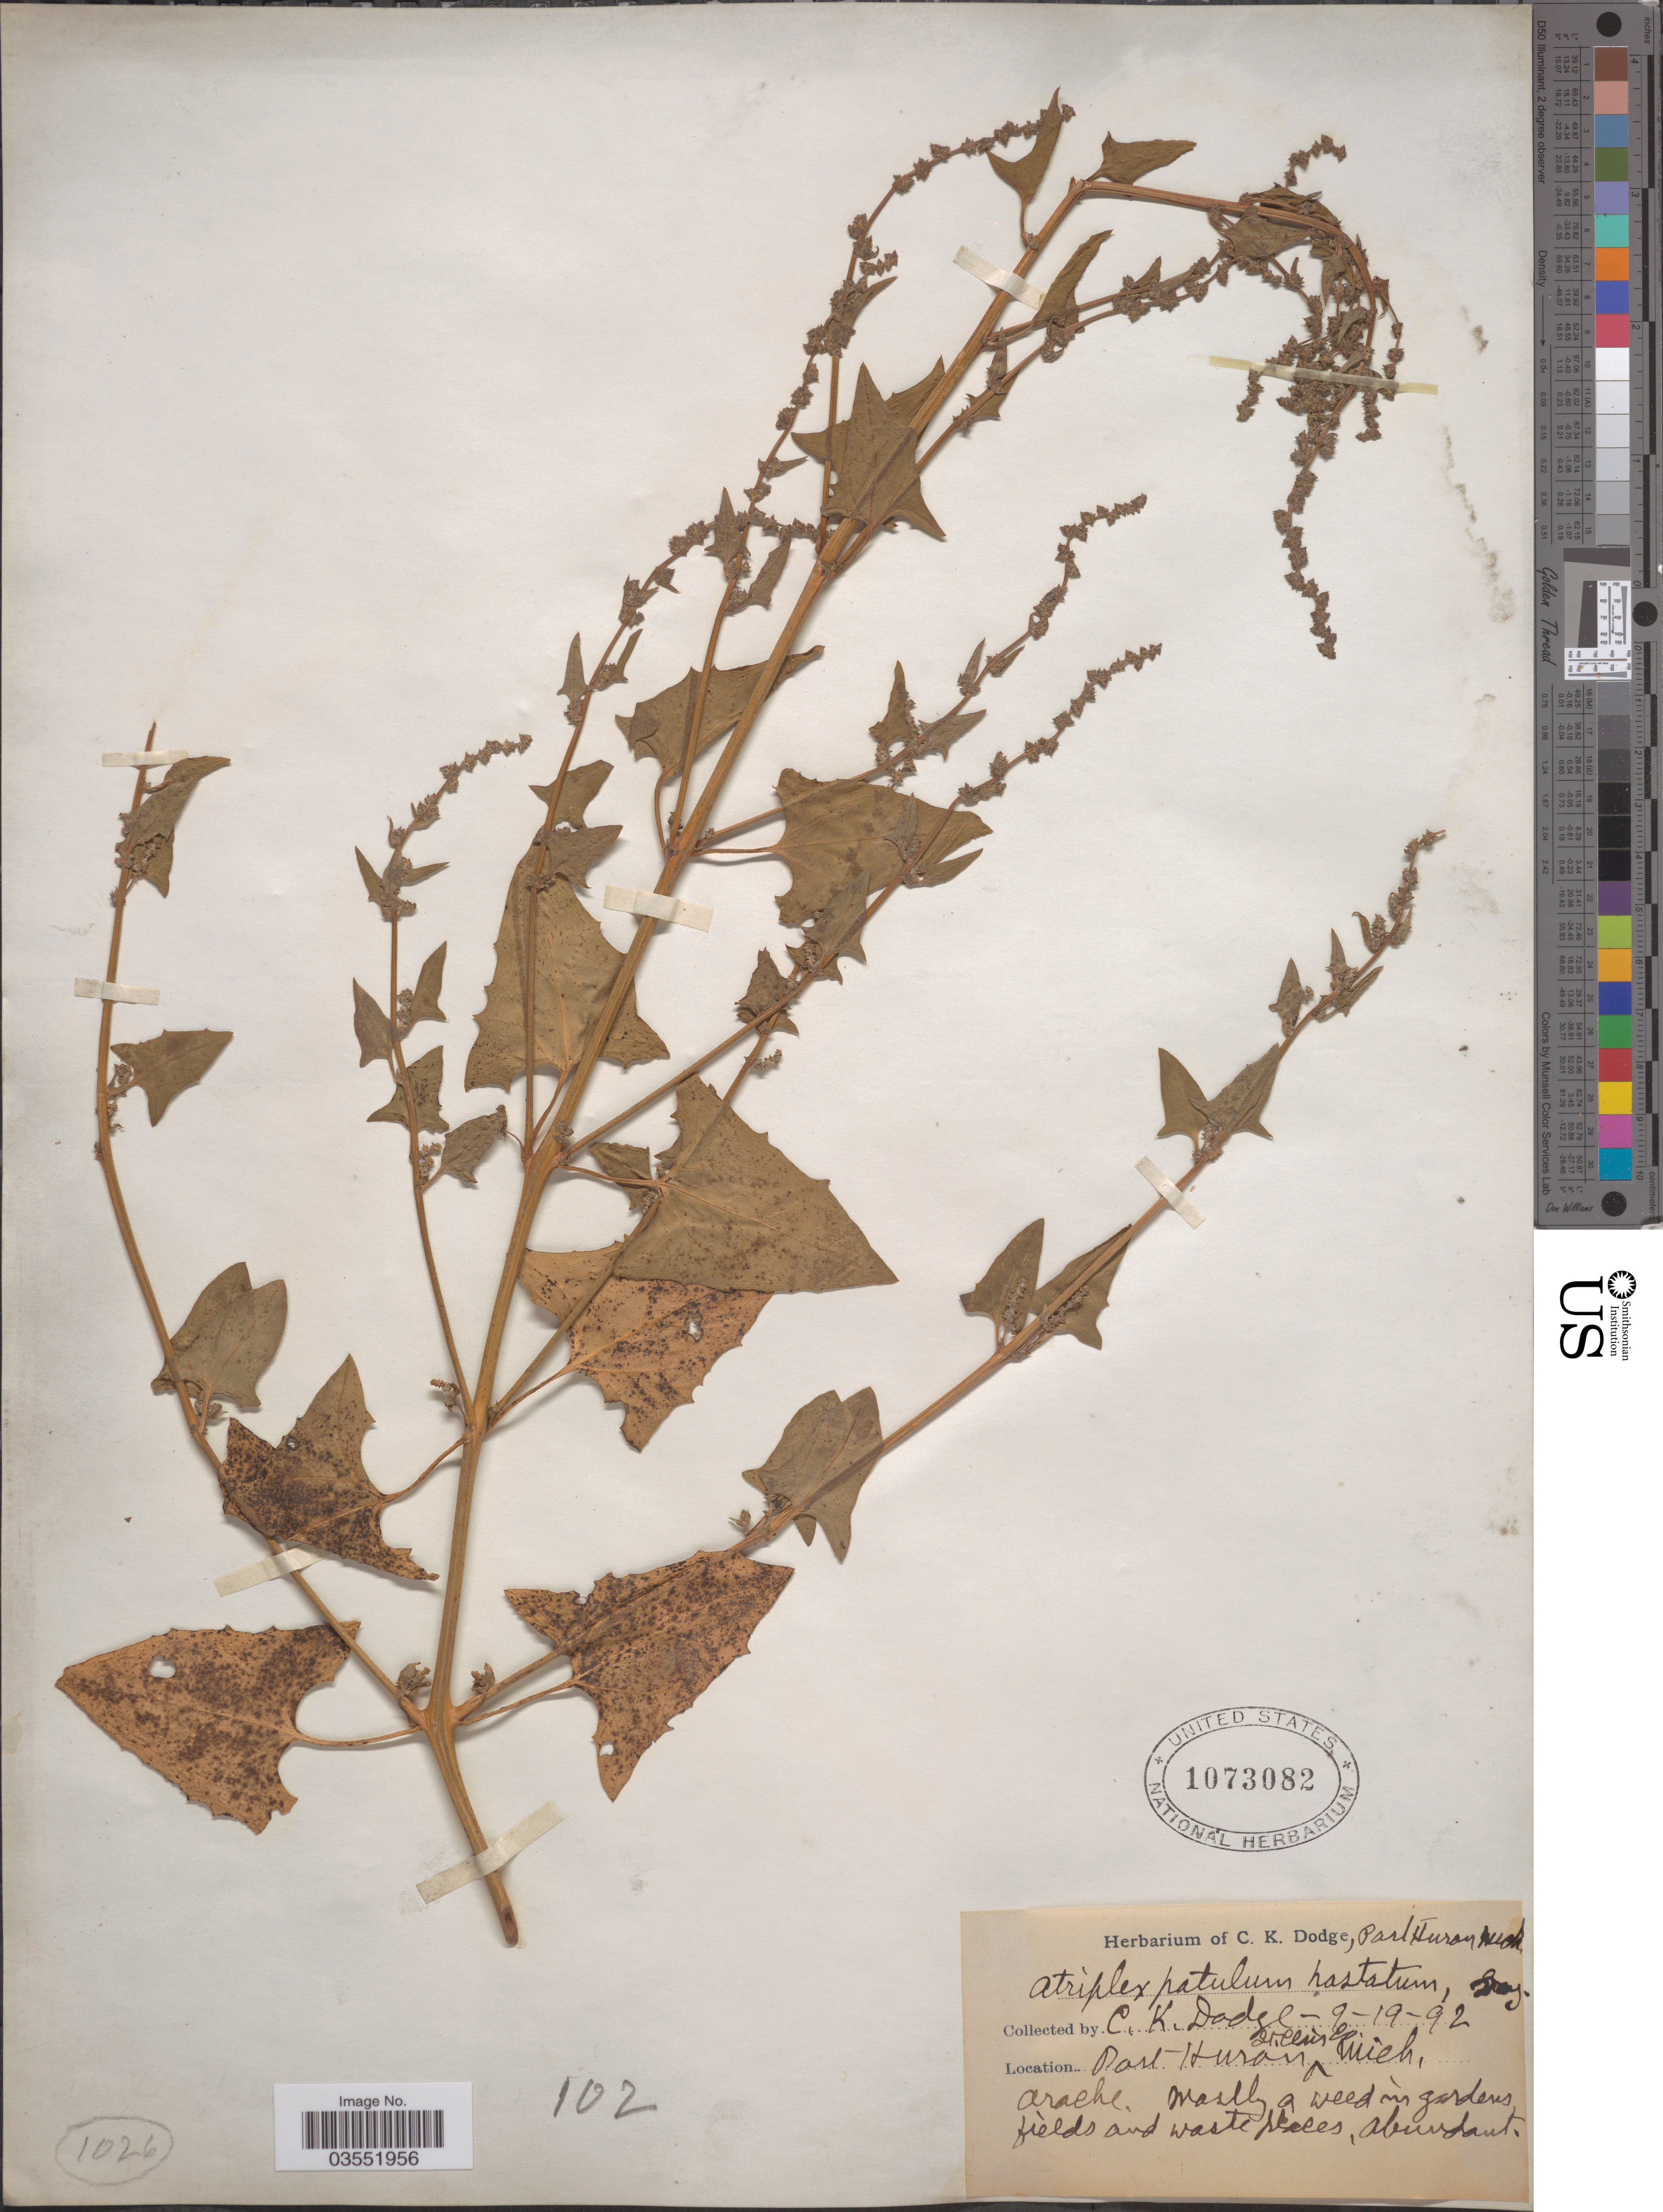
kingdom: Plantae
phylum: Tracheophyta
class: Magnoliopsida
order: Caryophyllales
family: Amaranthaceae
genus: Atriplex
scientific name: Atriplex hastata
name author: L.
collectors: C. Dodge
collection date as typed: Transcribed d/m/y: 19/9/92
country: United States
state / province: Michigan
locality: Port Huron, St. Clair Co.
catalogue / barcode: US 1073082